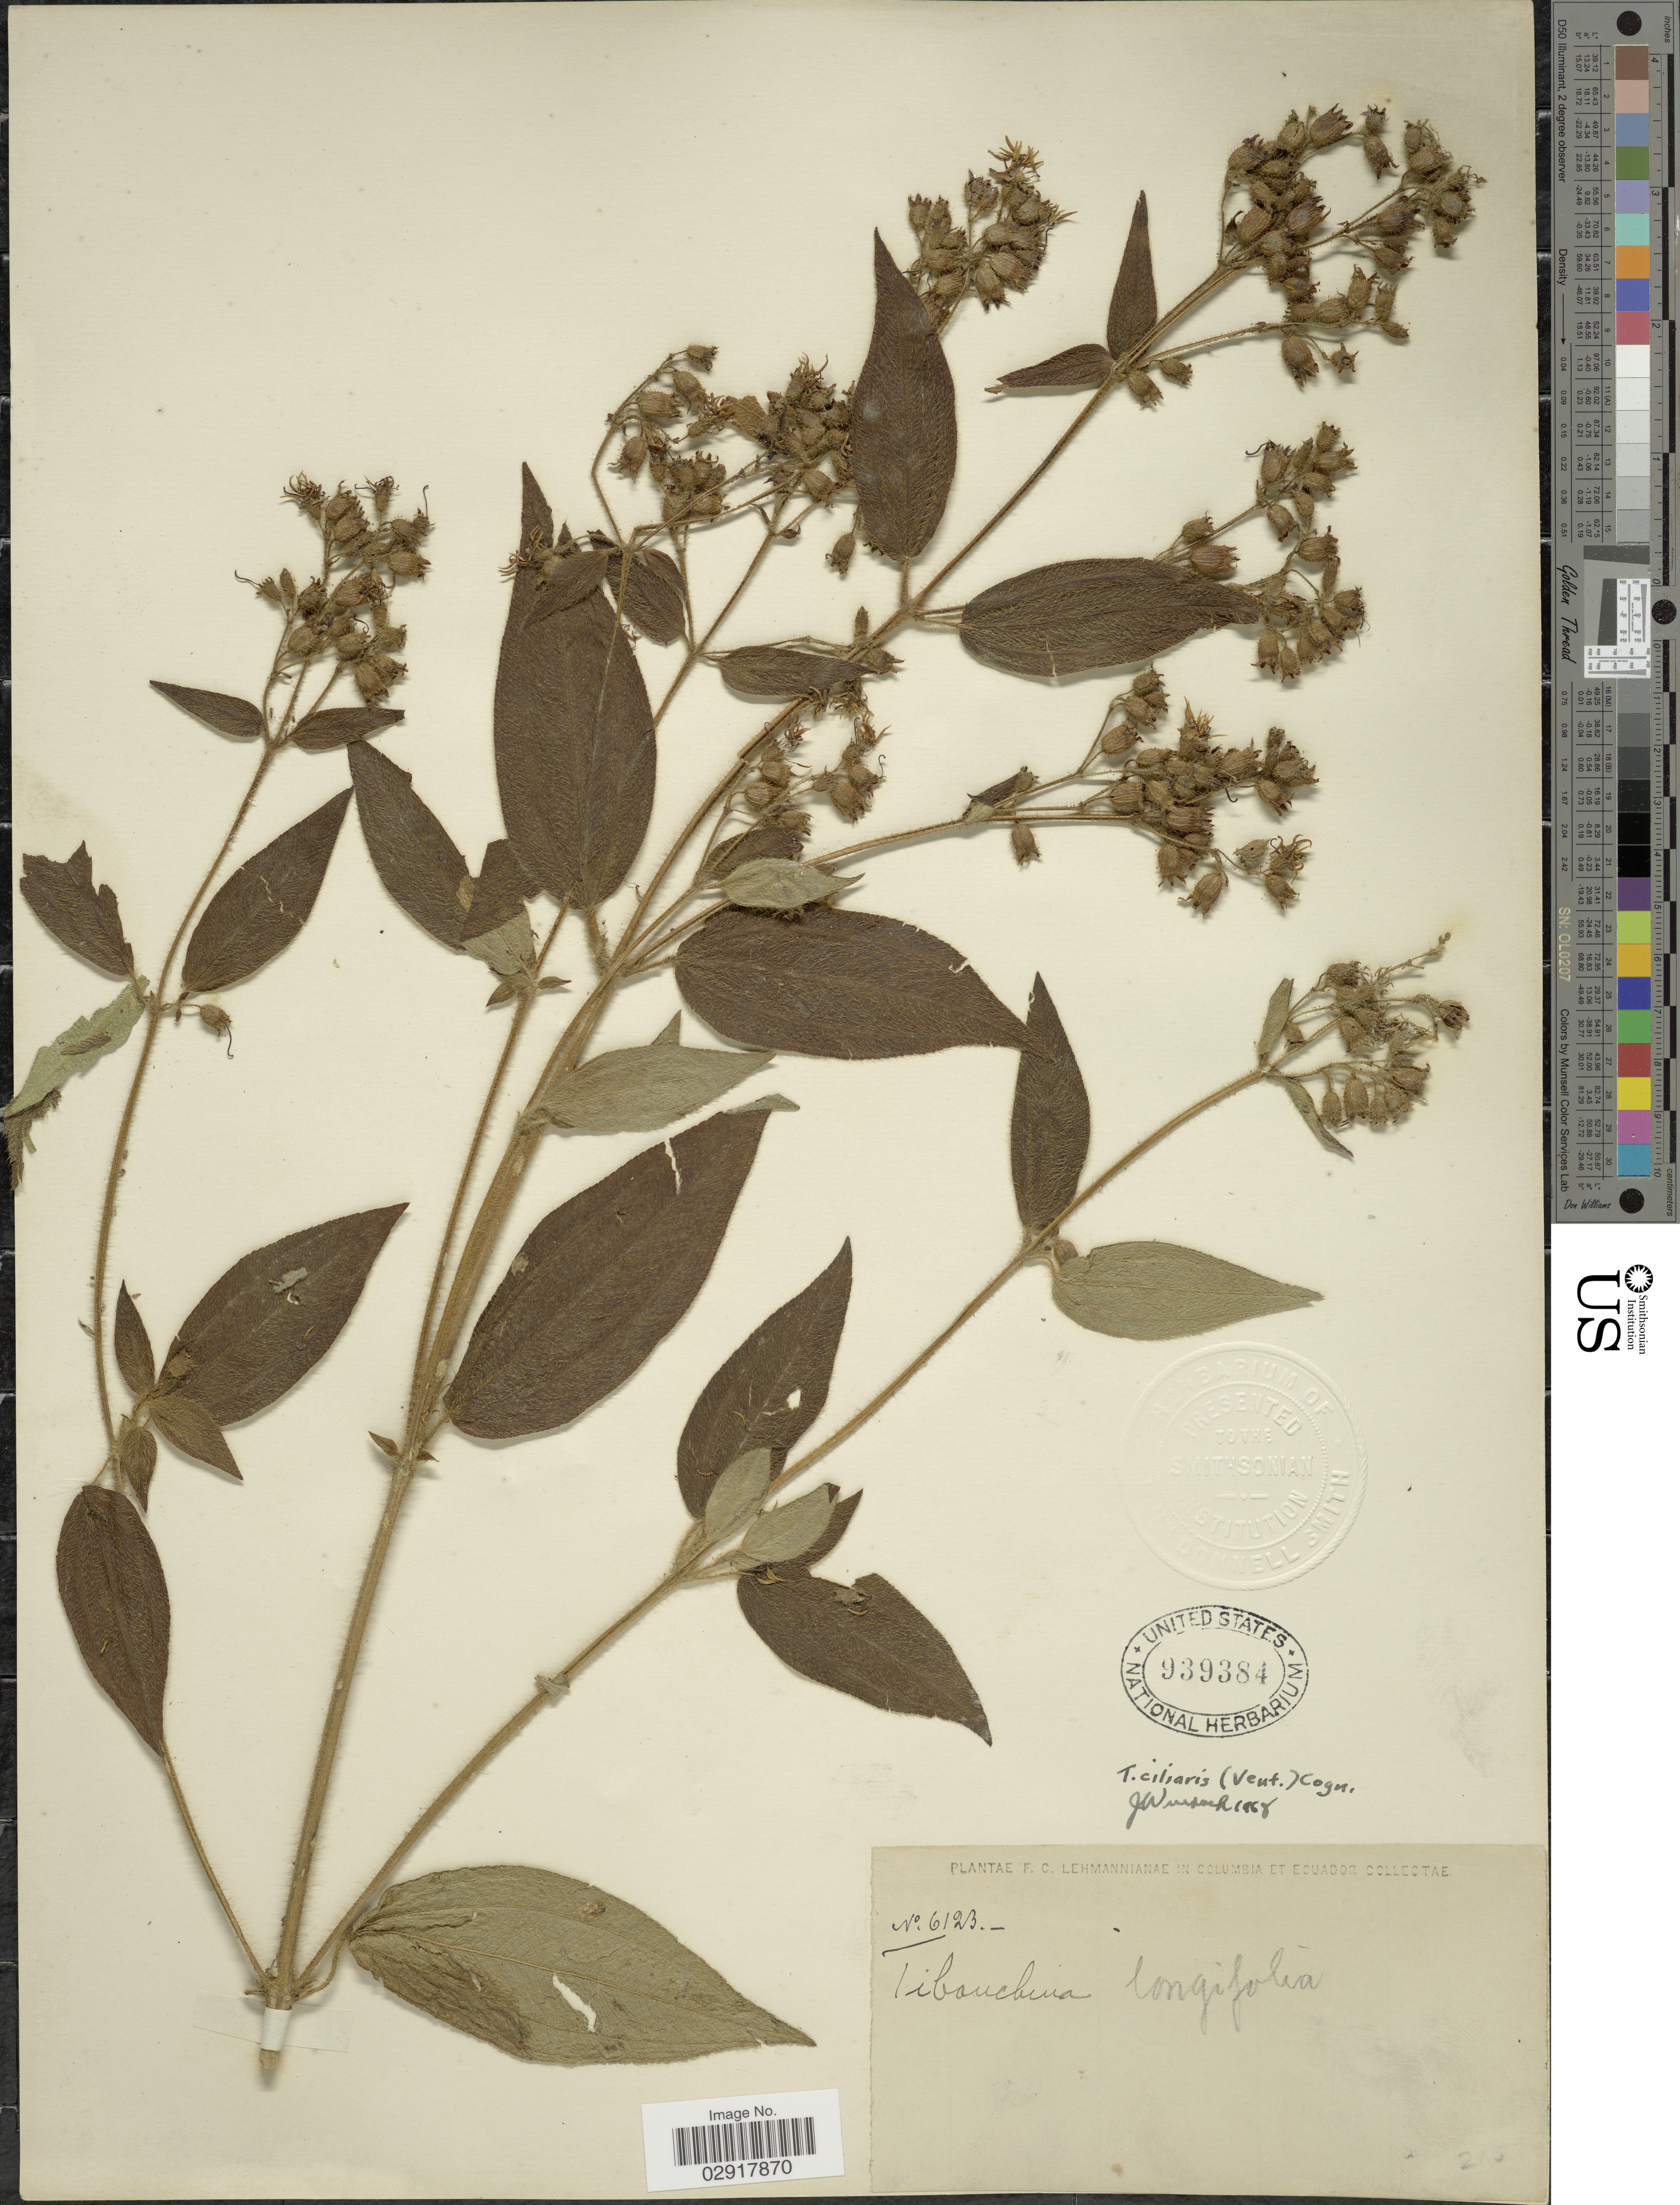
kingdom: Plantae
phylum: Tracheophyta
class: Magnoliopsida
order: Myrtales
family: Melastomataceae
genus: Chaetogastra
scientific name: Chaetogastra ciliaris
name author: (Vent.) DC.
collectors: F. C. Lehmann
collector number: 6123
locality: In Columbia et Ecuador.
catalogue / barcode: US 939384